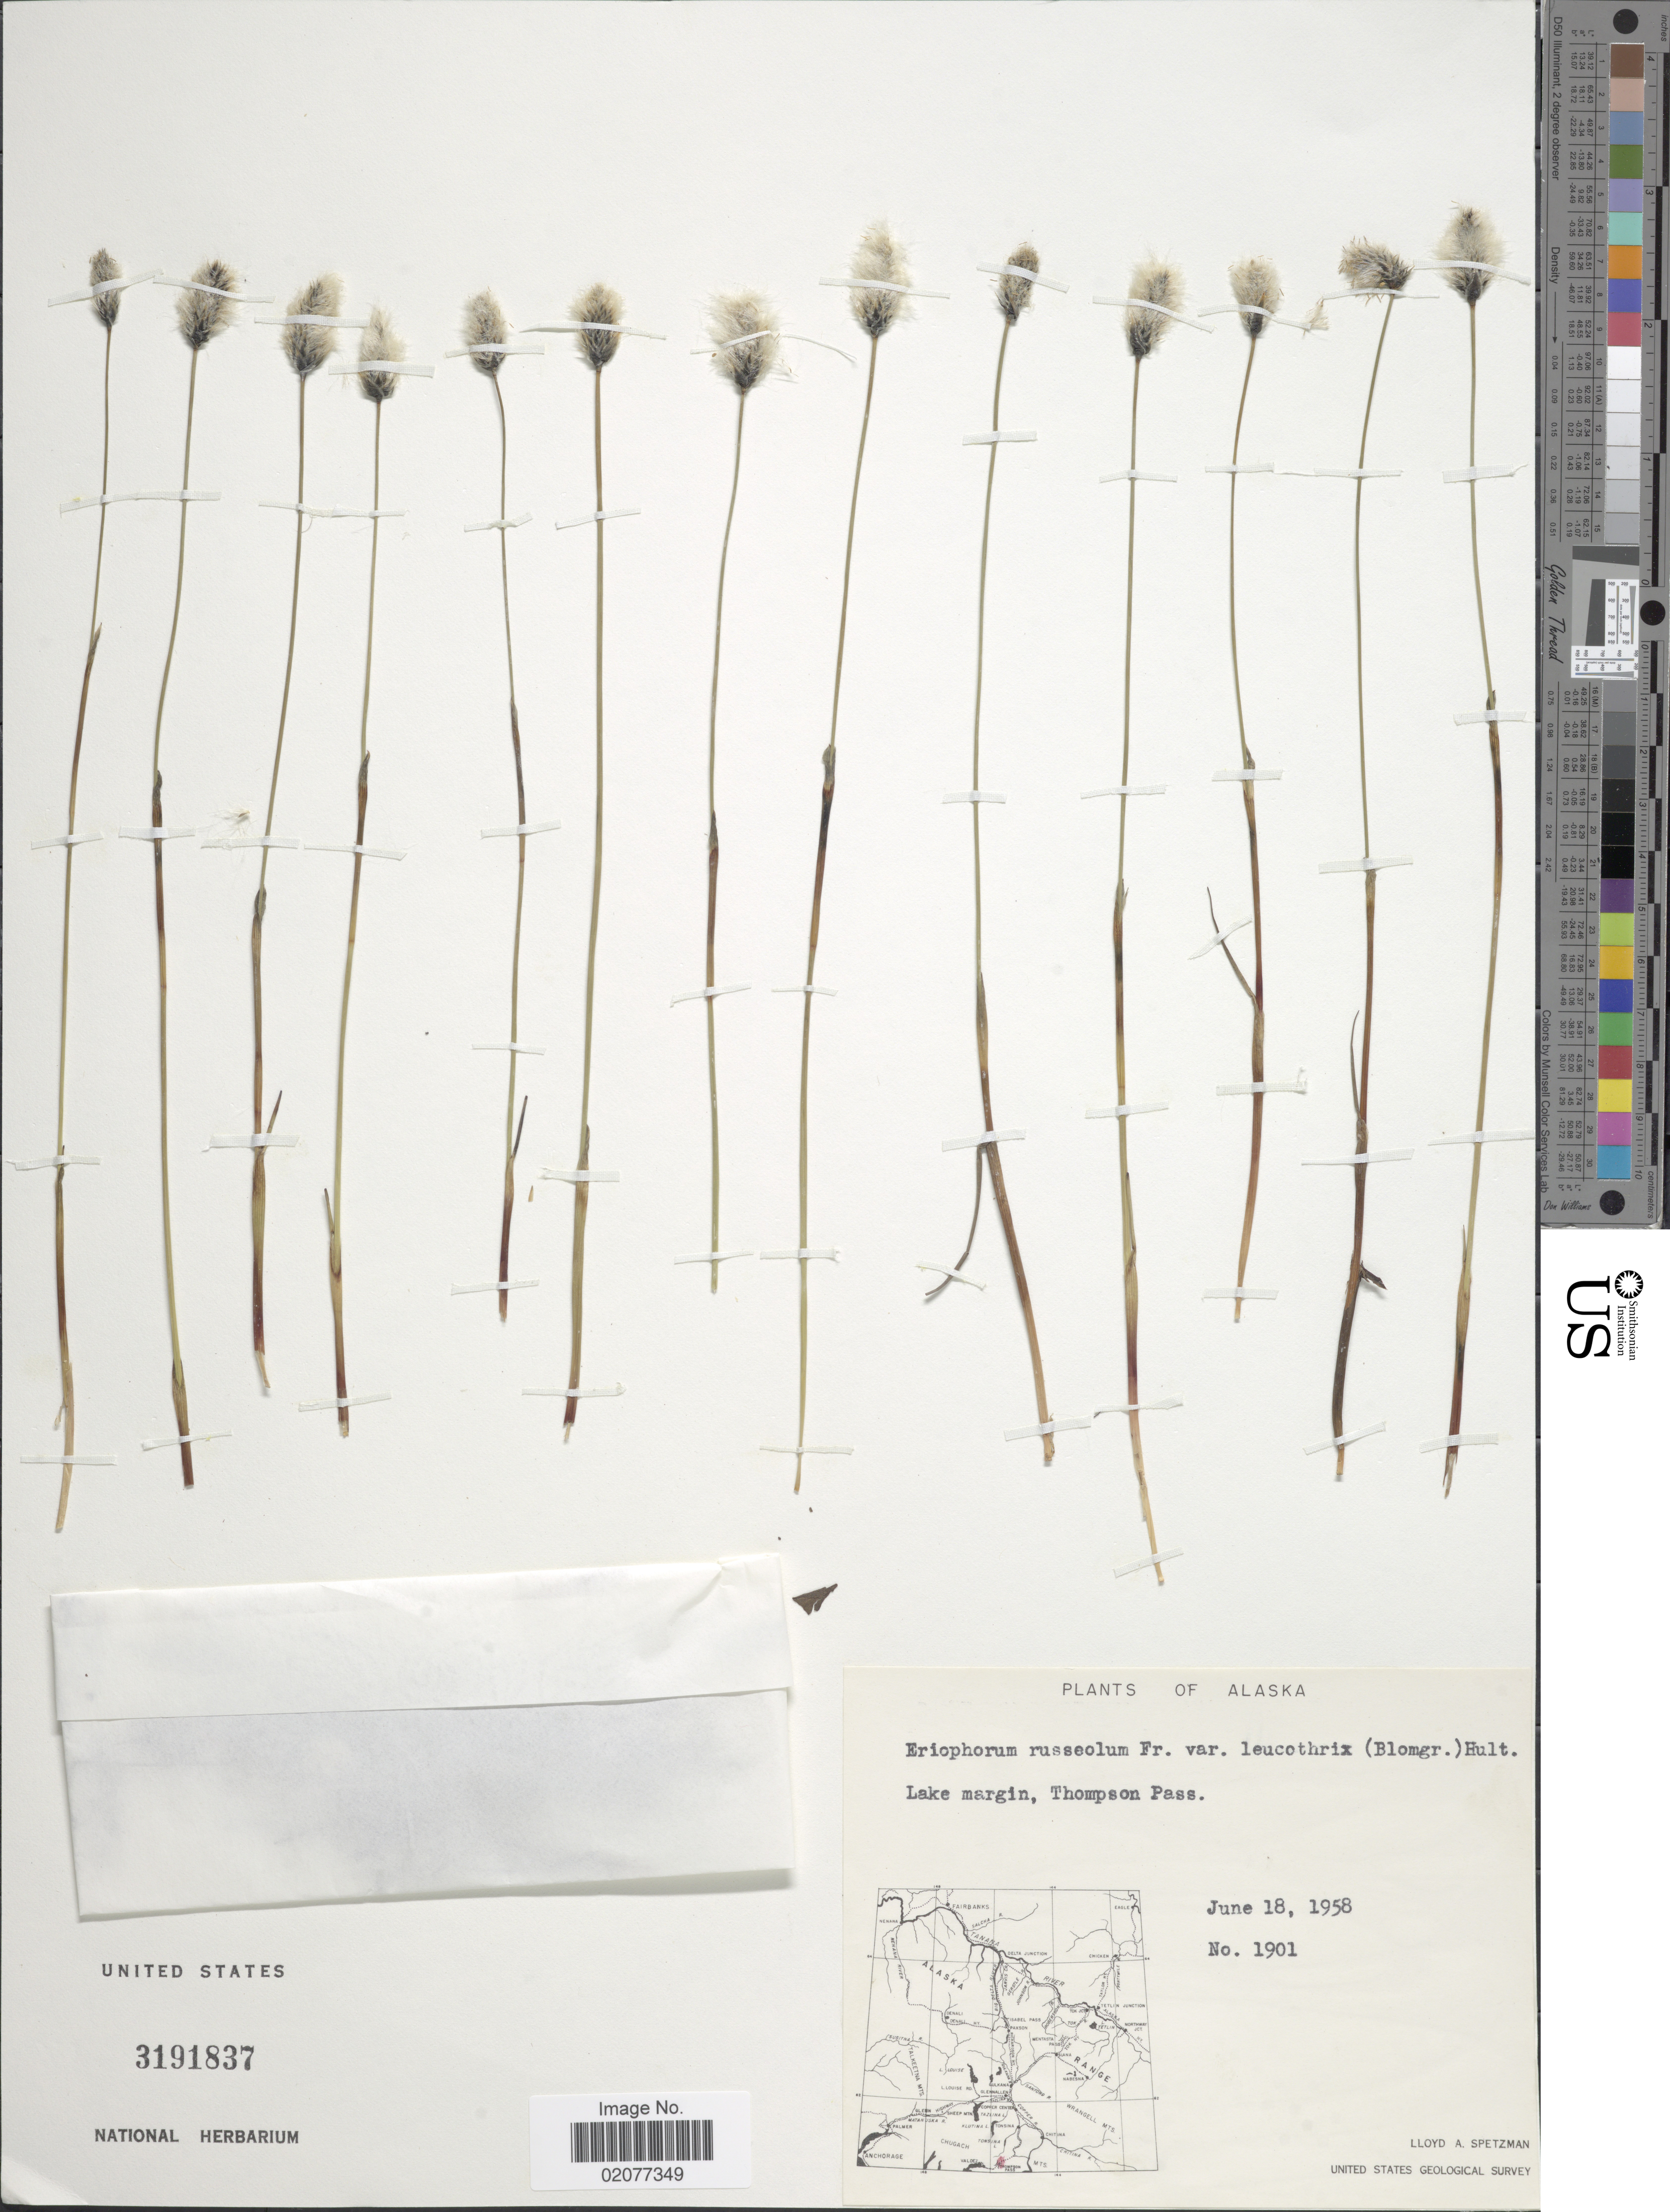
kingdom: Plantae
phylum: Tracheophyta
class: Liliopsida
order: Poales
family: Cyperaceae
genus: Eriophorum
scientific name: Eriophorum chamissonis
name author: C.A. Mey.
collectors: L. Spetzman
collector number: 1901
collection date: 1958-06-18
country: United States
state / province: Alaska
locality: Lake margin, Thompson Pass.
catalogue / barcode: US 3191837